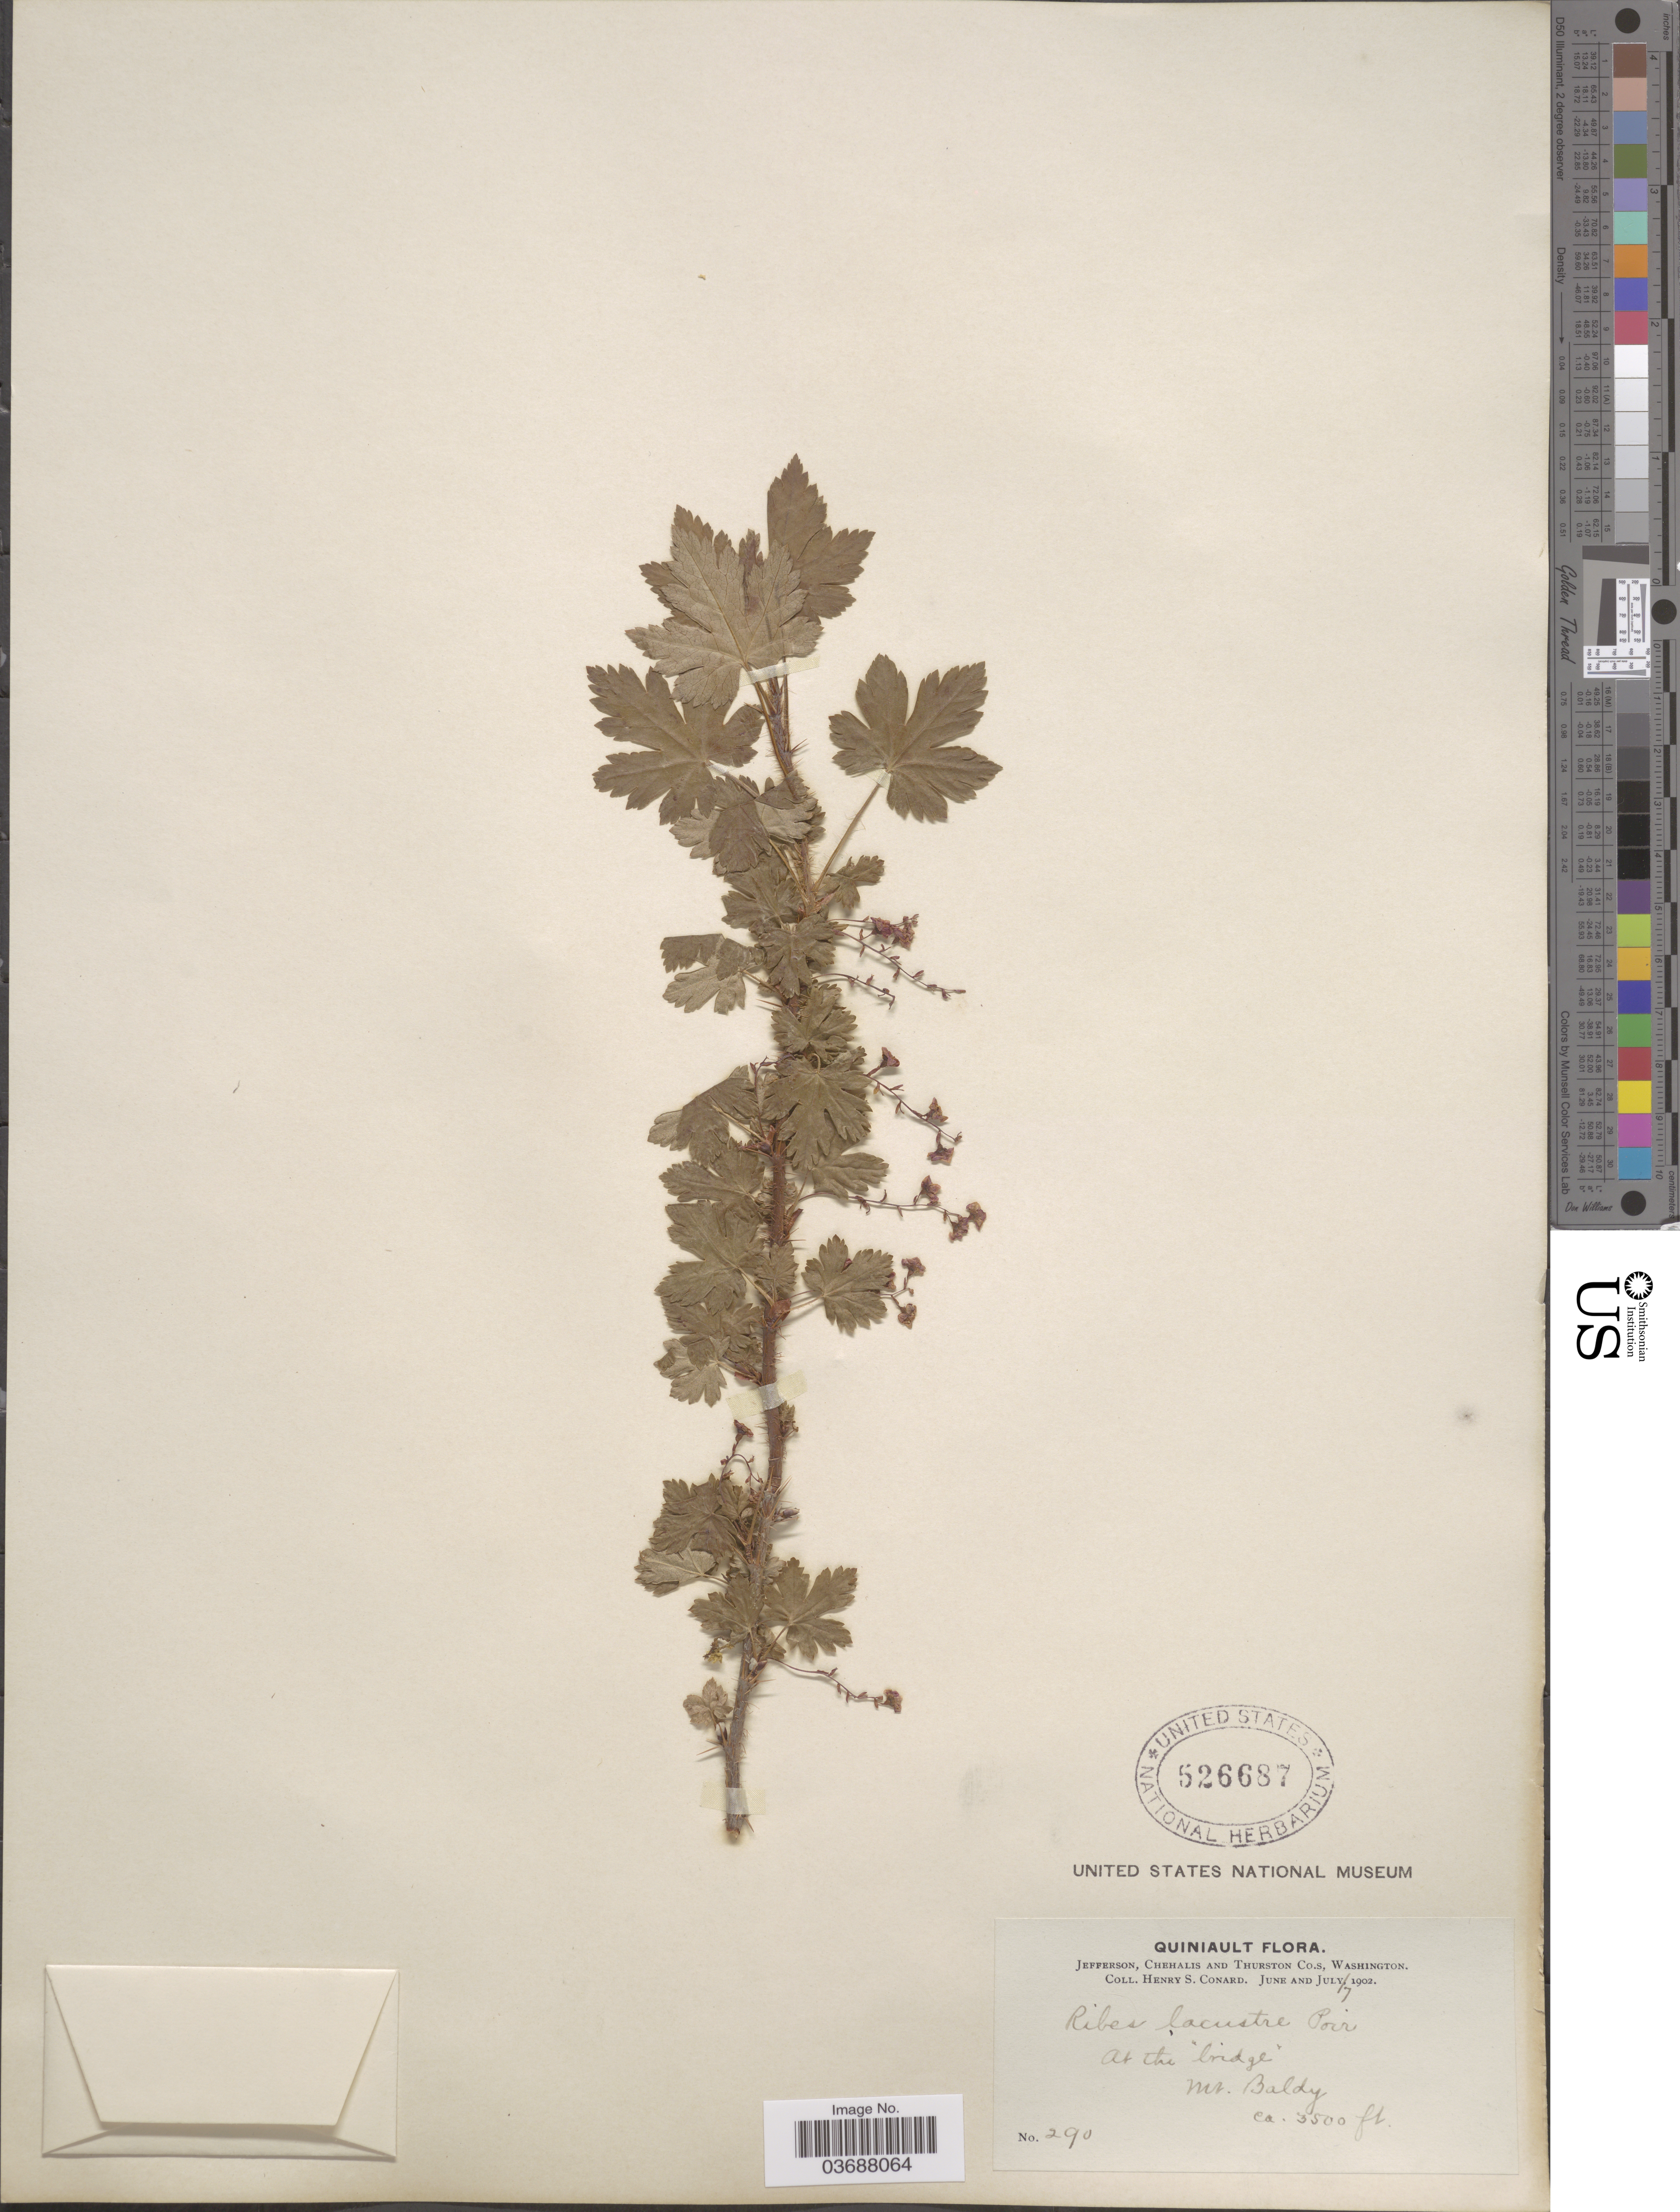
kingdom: Plantae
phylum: Tracheophyta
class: Magnoliopsida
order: Saxifragales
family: Grossulariaceae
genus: Ribes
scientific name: Ribes lacustre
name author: (Pers.) Poir.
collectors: H. S. Conard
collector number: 290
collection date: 1902-07-07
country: United States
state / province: Washington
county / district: Thurston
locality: Quiniault. Jefferson, Chehalis and Thurston Co.s. Mt. Baldy.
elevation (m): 1067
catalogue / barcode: US 526687